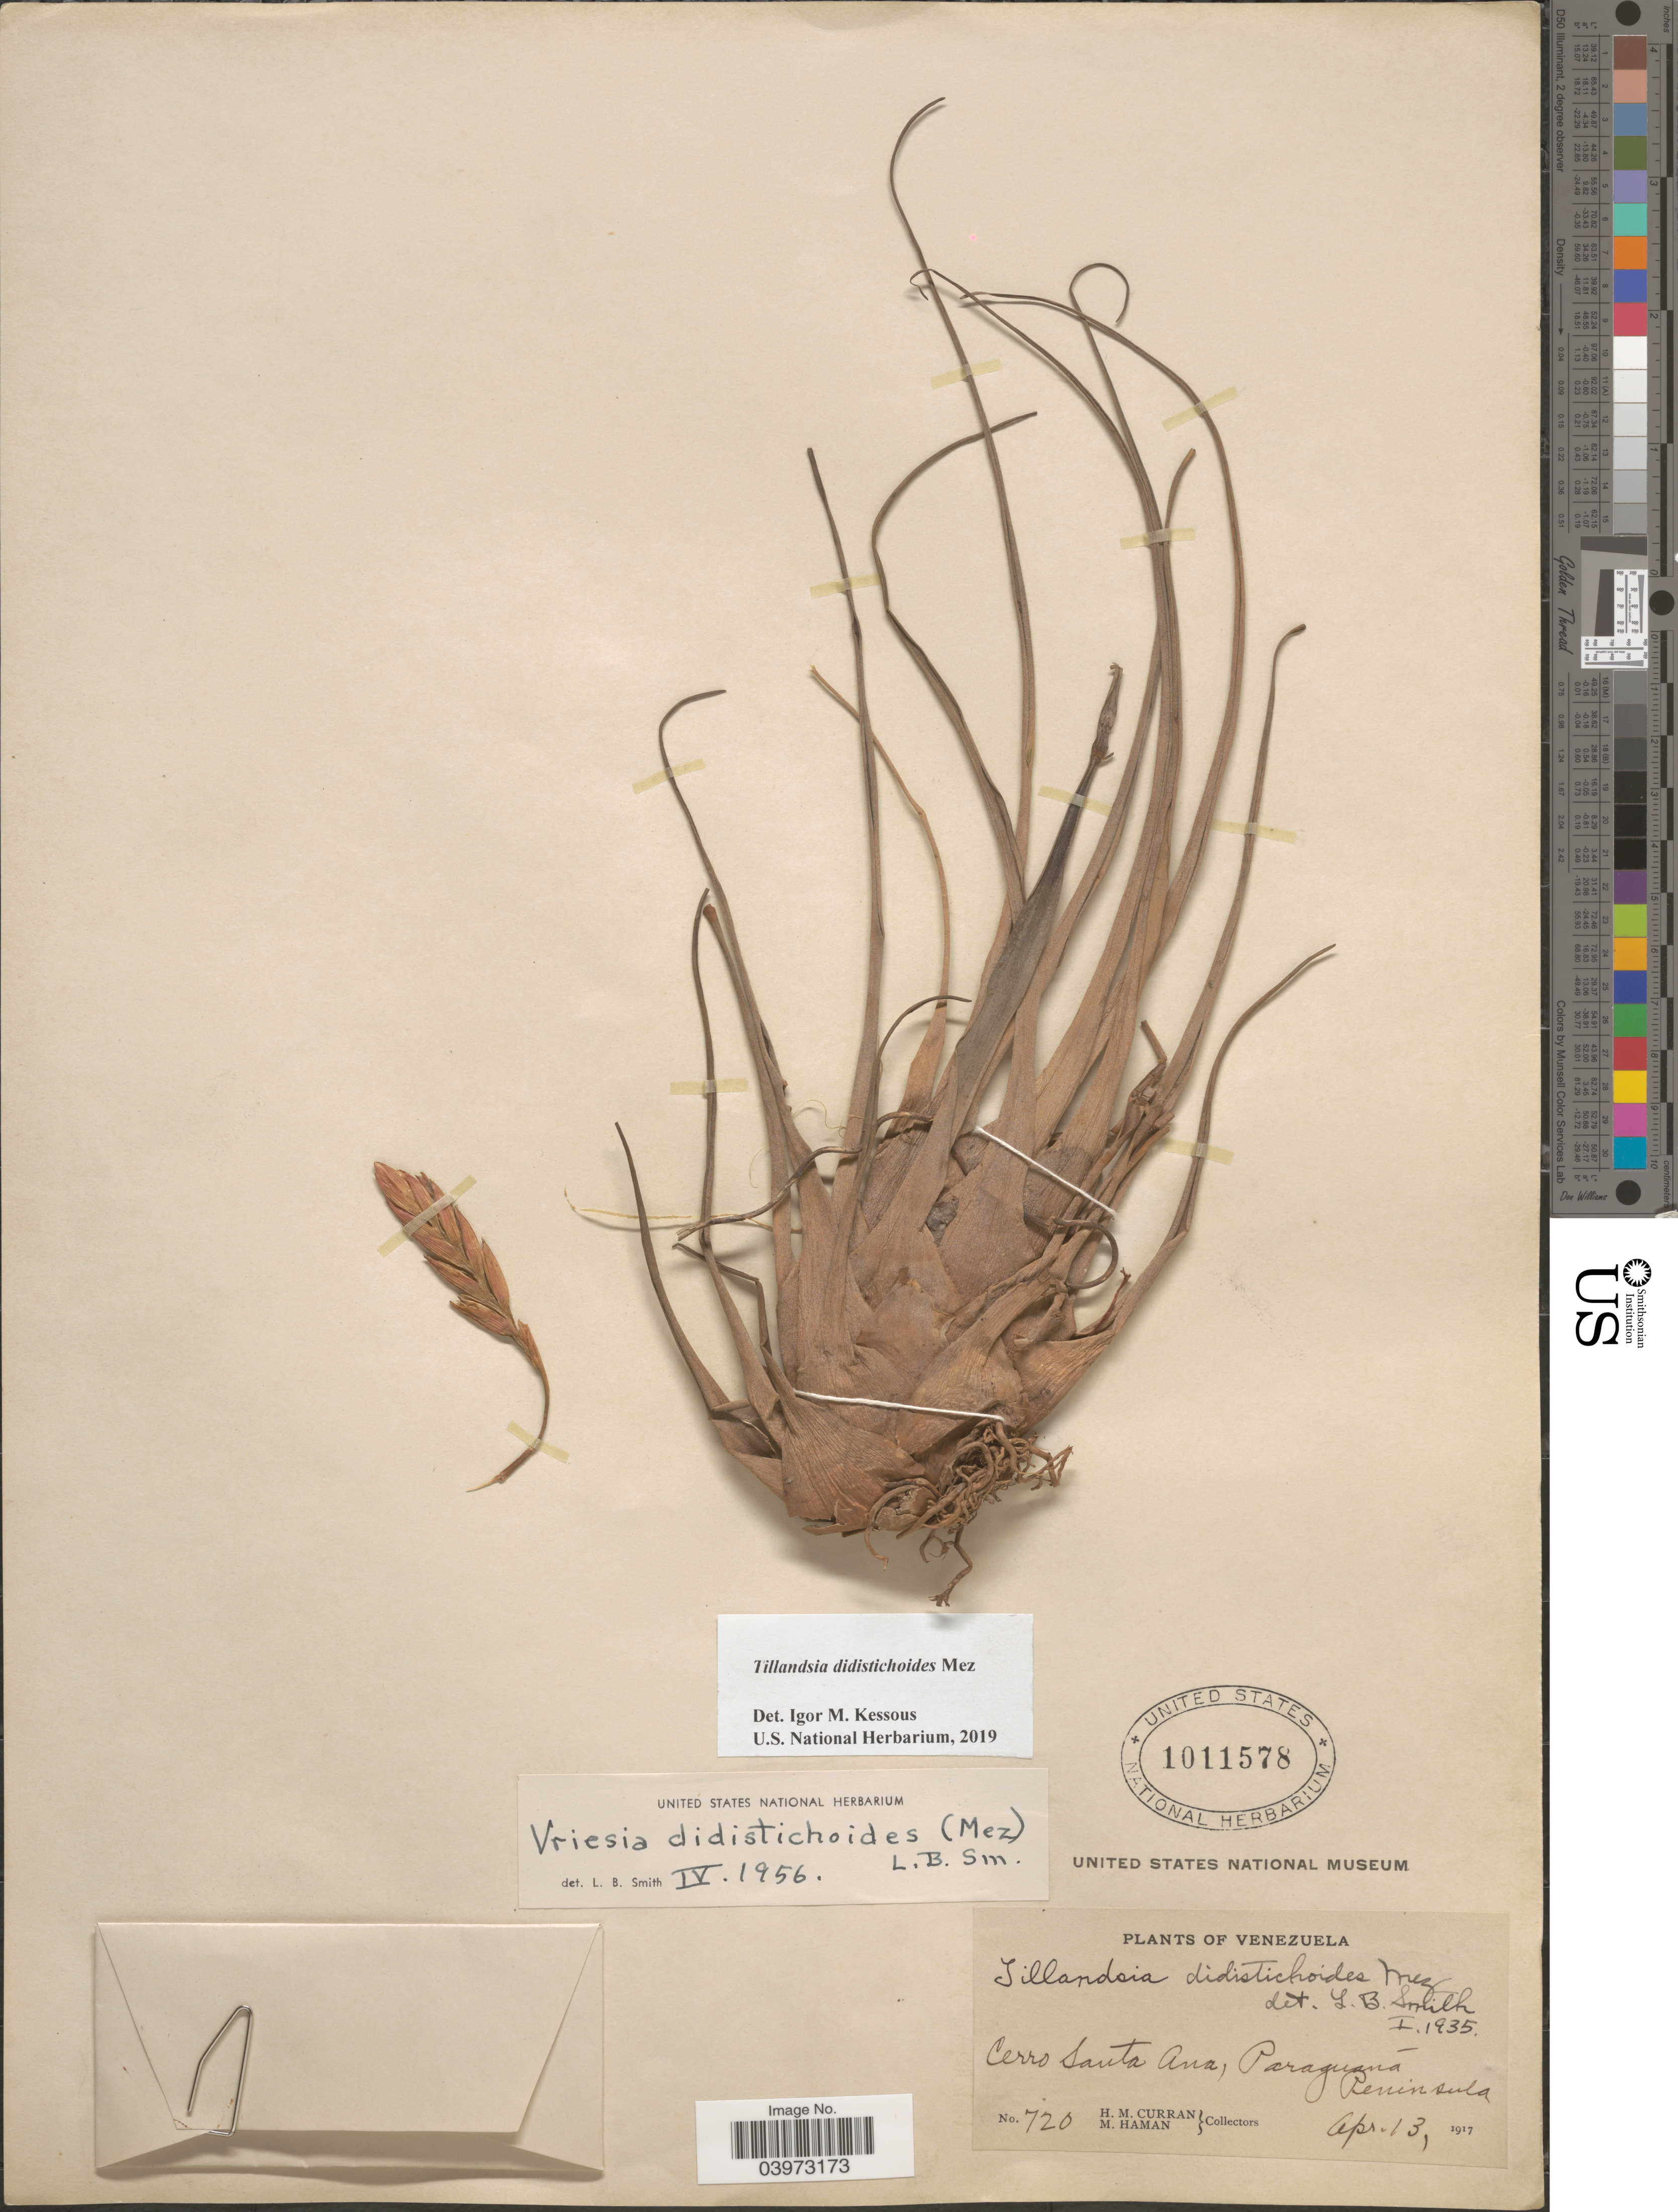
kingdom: Plantae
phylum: Tracheophyta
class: Liliopsida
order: Poales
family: Bromeliaceae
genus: Tillandsia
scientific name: Tillandsia didistichoides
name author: Mez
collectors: H. M. Curran & M. Haman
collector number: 720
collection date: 1917-04-13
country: Venezuela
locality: Cerro Santa Ana, Paraguaría Peninsula.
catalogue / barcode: US 1011578